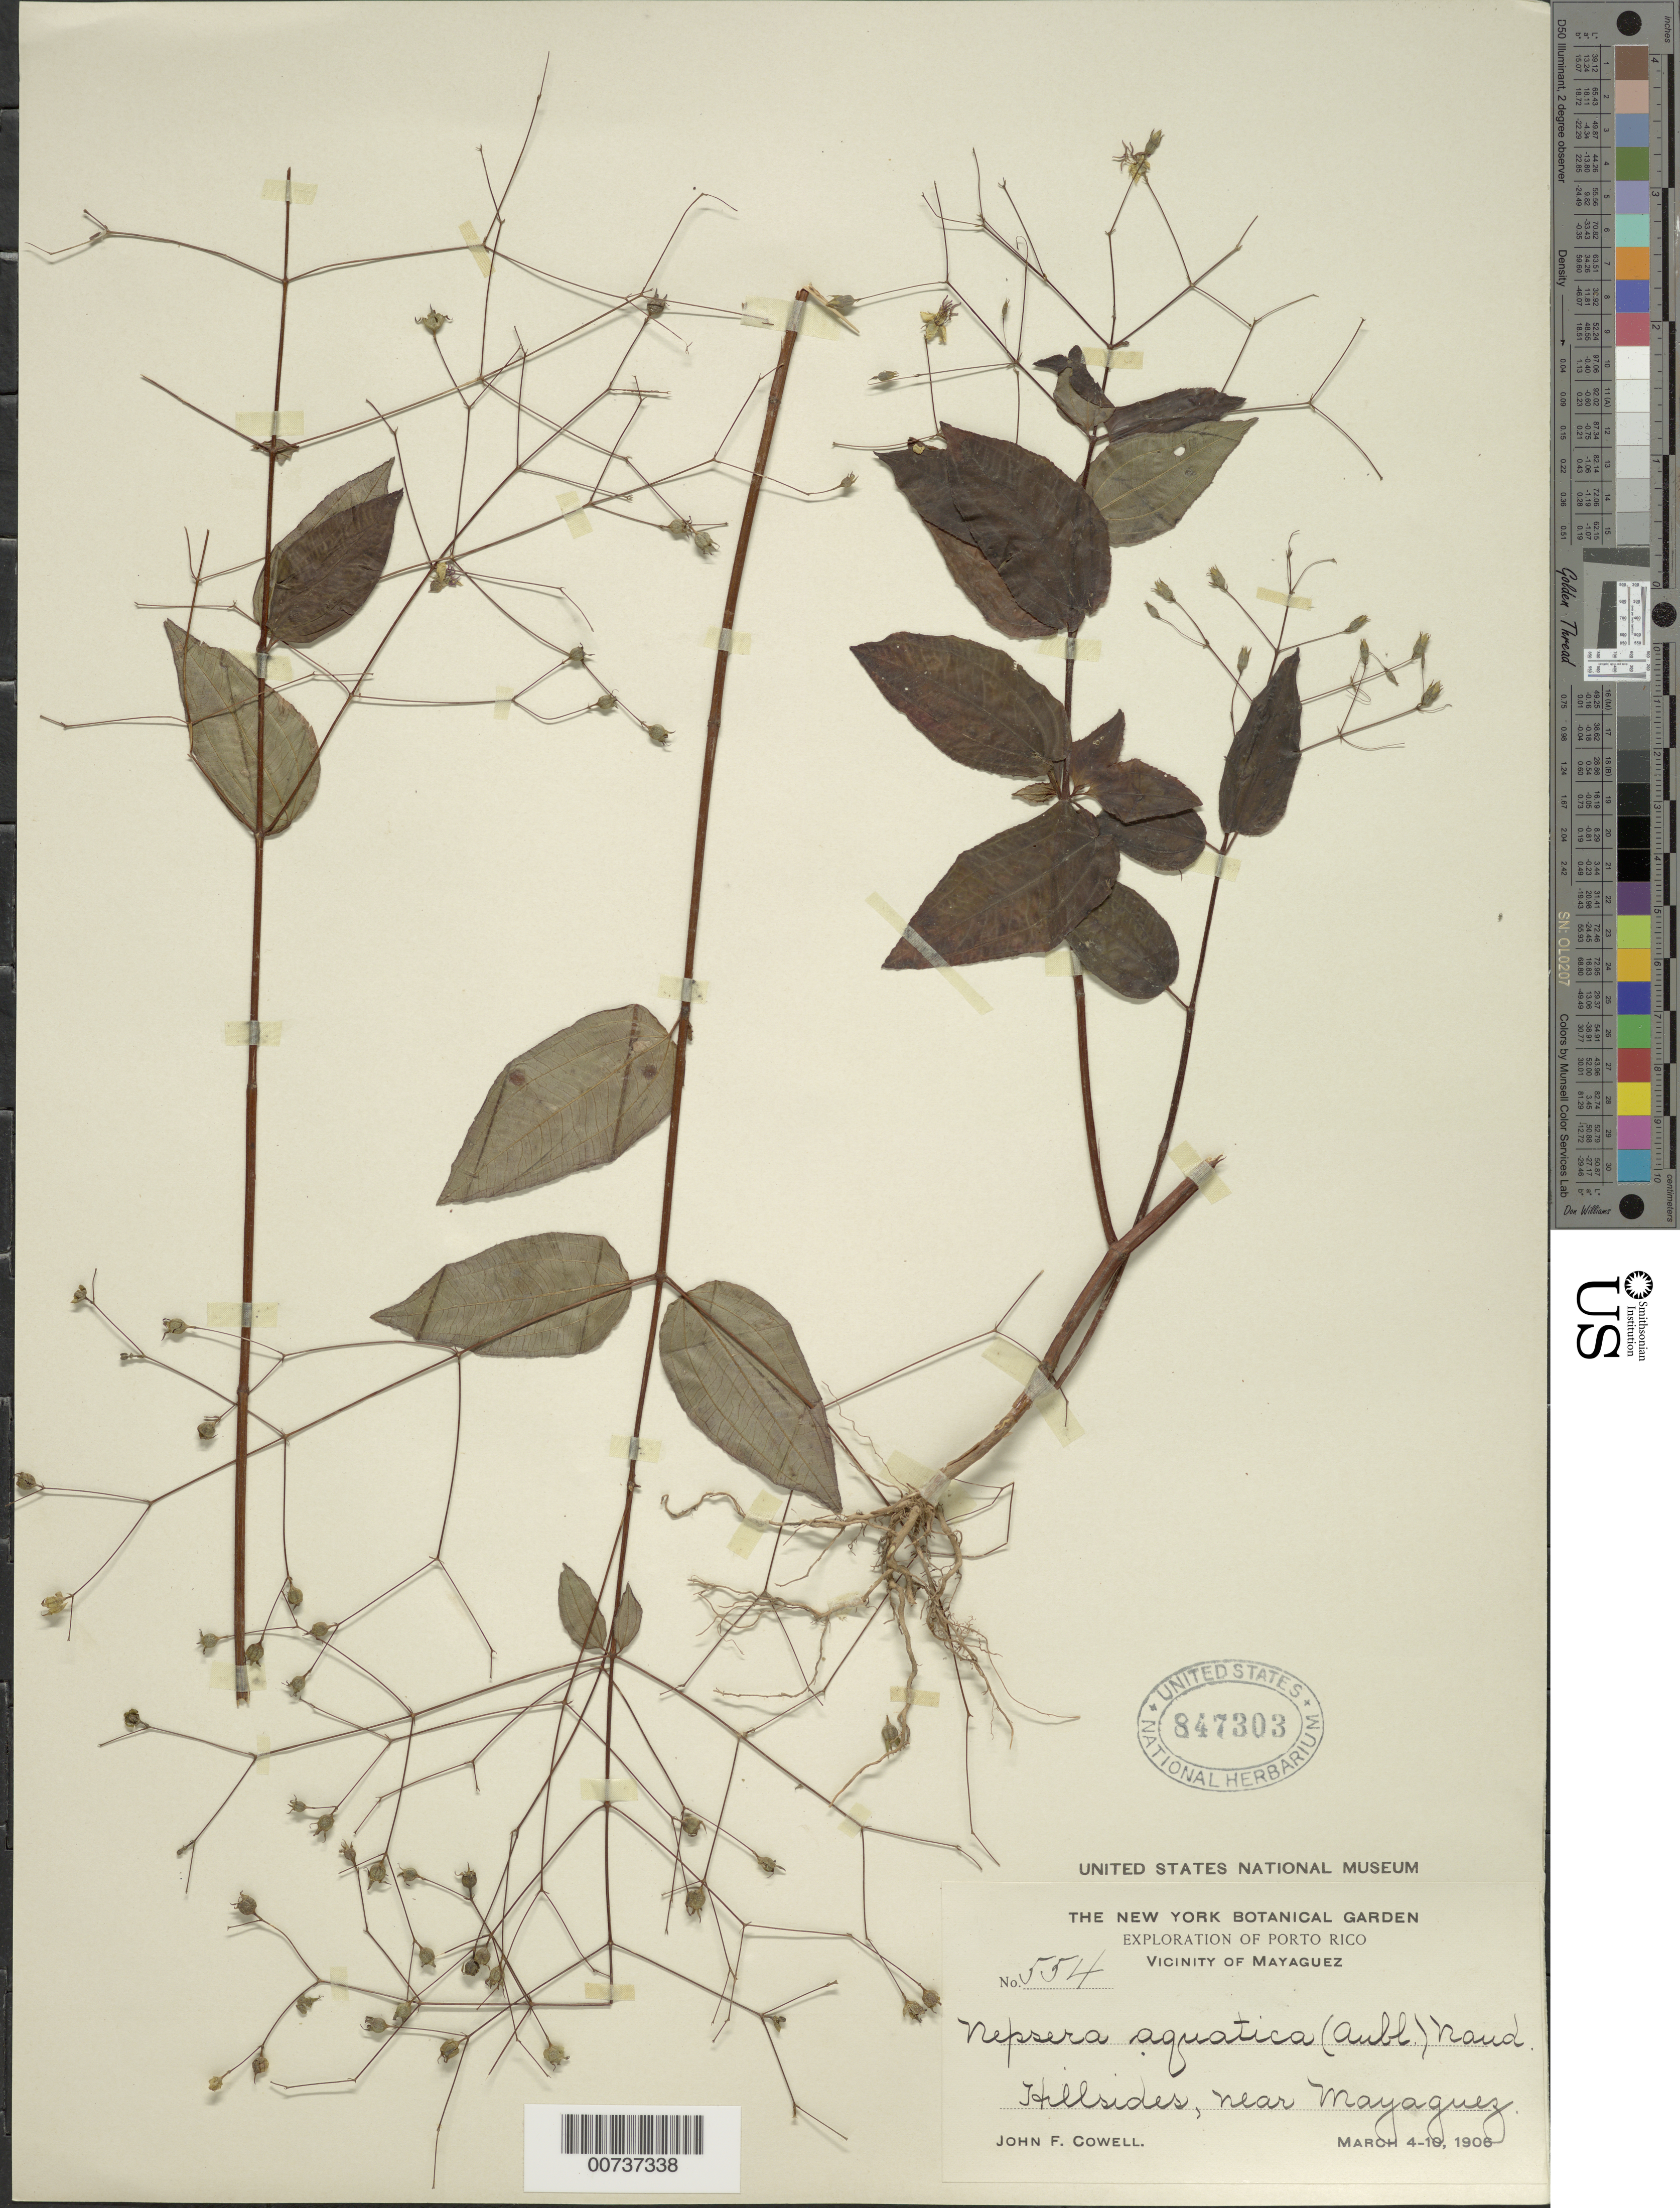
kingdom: Plantae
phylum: Tracheophyta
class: Magnoliopsida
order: Myrtales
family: Melastomataceae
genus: Nepsera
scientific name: Nepsera aquatica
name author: (Aubl.) Naudin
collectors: J. F. Cowell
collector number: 554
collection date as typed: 04 Mar 1906 to 10 Mar 1906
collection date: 1906-03-04/1906-03-10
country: Puerto Rico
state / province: Mayagüez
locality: Near Mayaguez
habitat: Hillsides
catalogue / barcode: US 847303